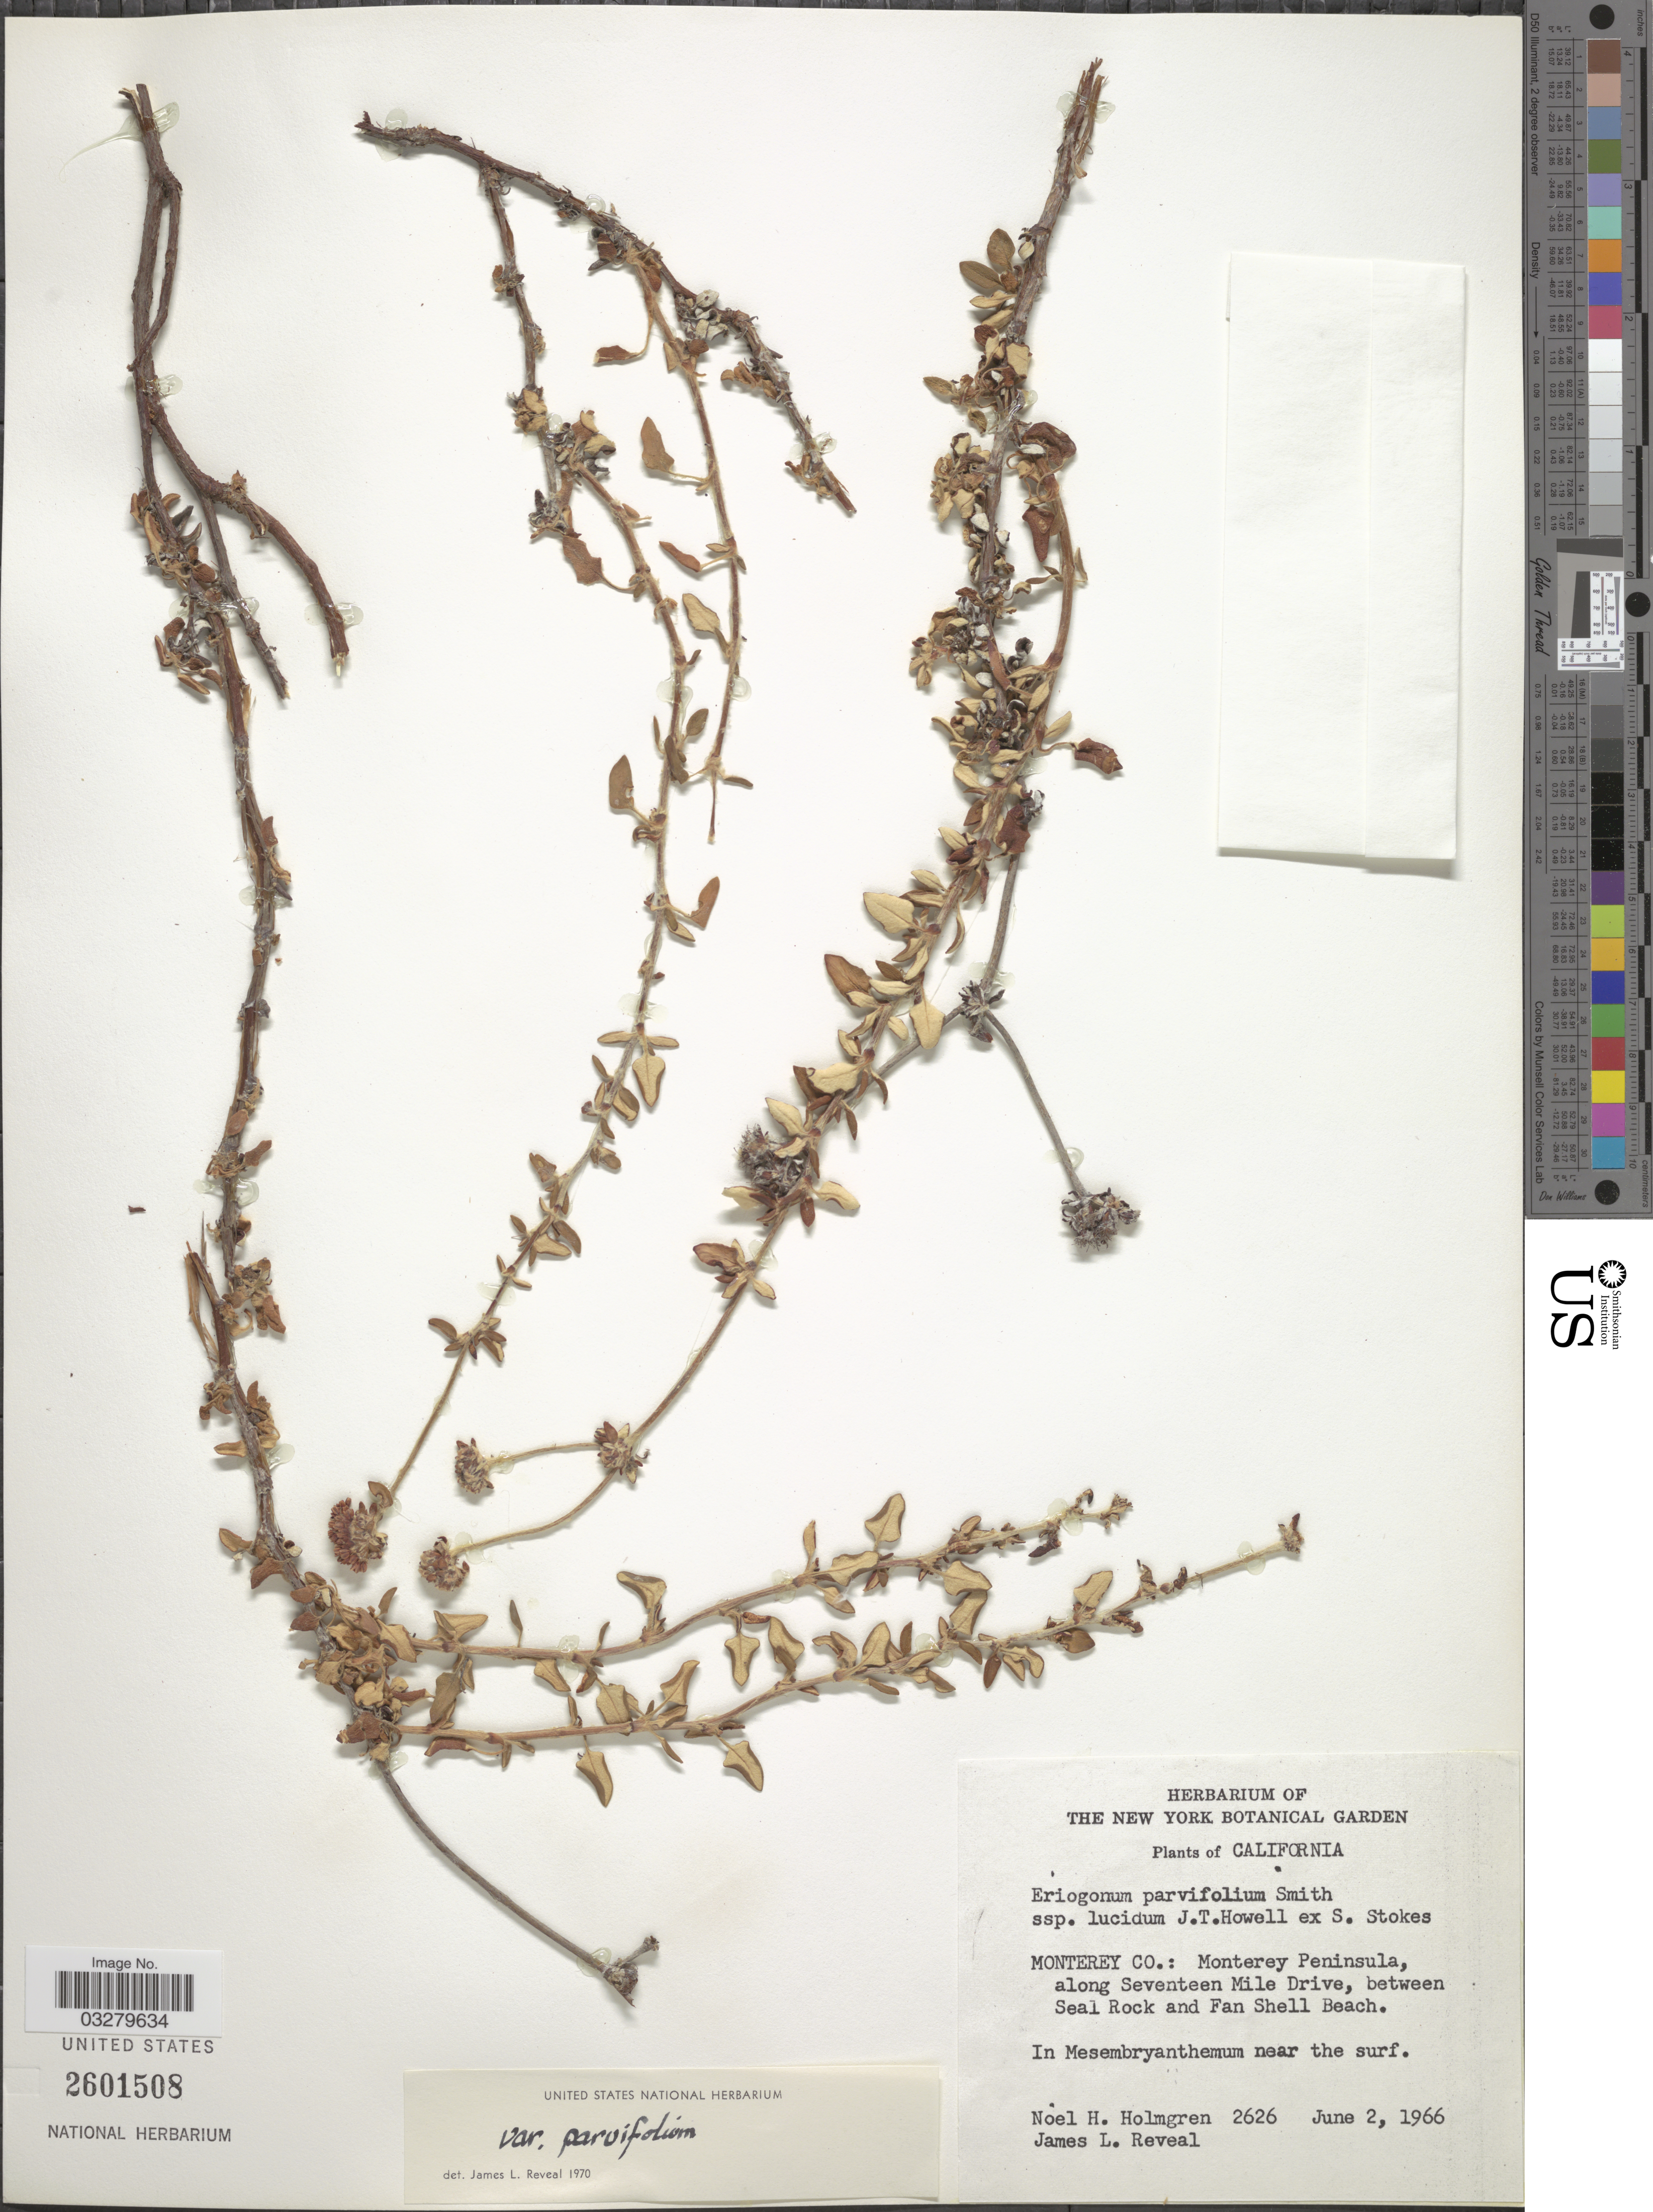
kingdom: Plantae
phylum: Tracheophyta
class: Magnoliopsida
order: Caryophyllales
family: Polygonaceae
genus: Eriogonum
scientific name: Eriogonum parviflorum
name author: Nutt.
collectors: N. H. Holmgren & J. L. Reveal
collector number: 2626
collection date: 1966-06-02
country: United States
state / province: California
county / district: Monterey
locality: Monterey Co.: Monterey Peninsula, along Seventeen Mile Drive, between Seal Rock and Fan Shell Beach.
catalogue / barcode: US 2601508